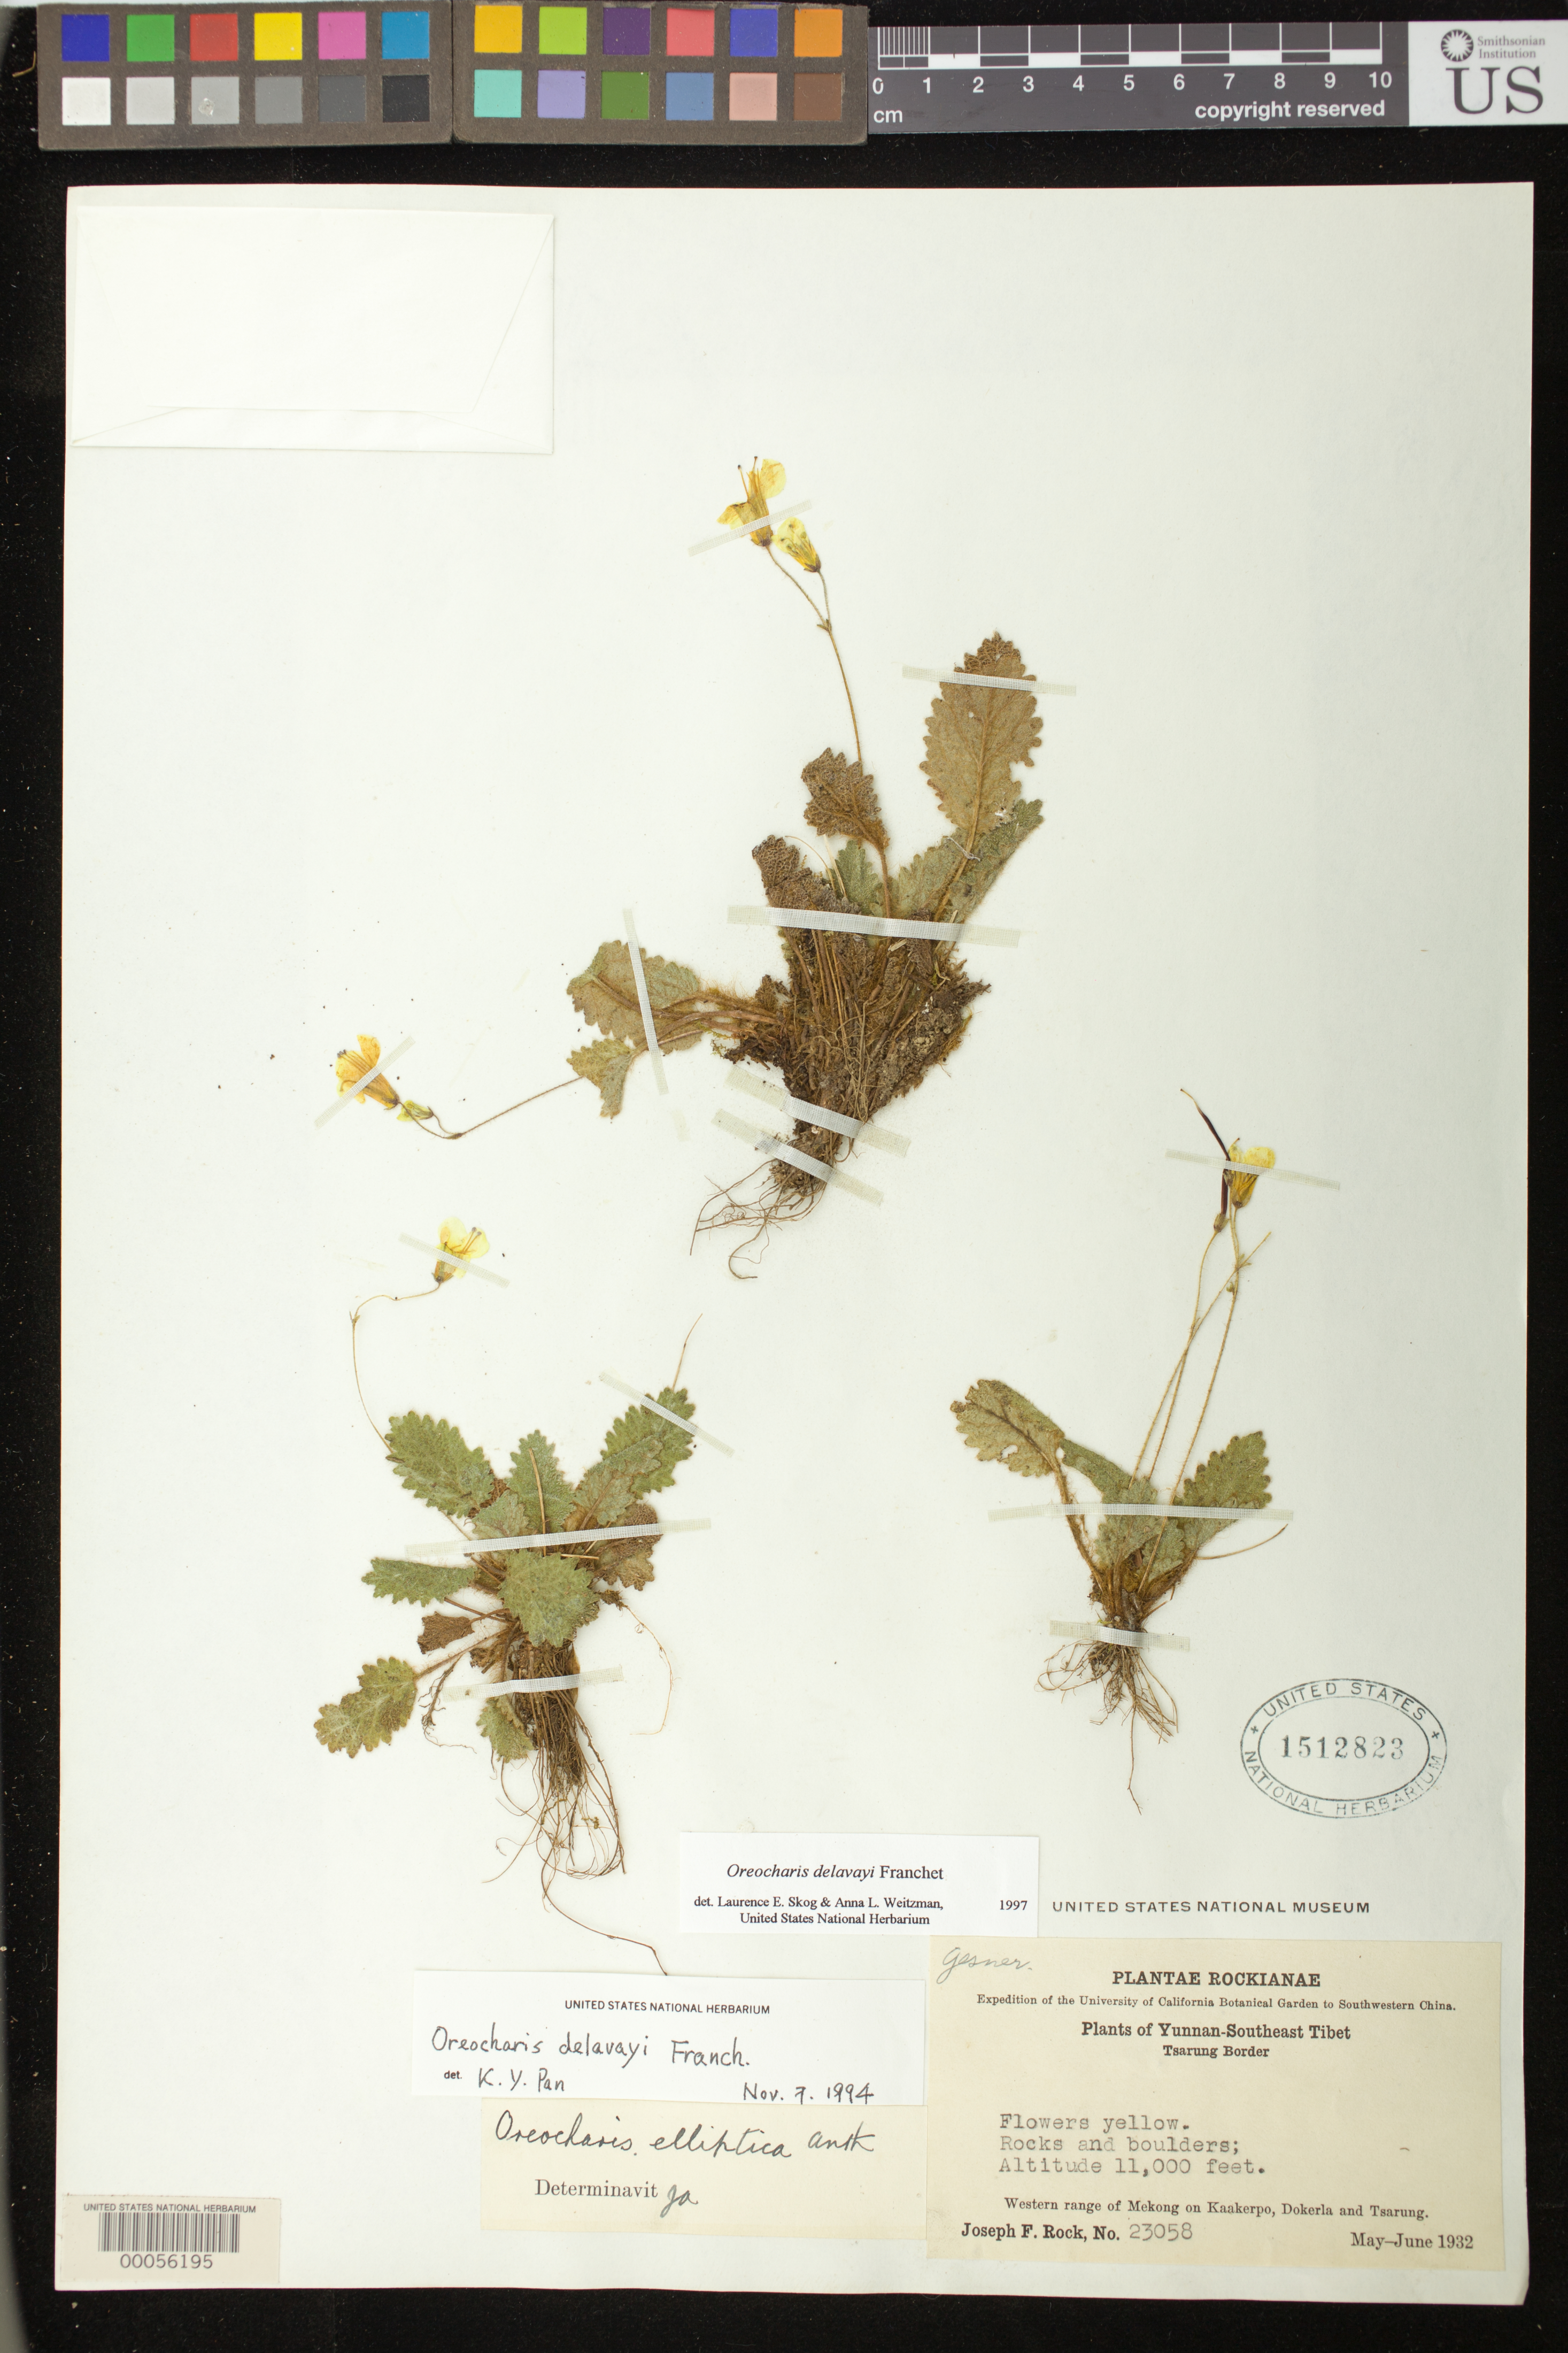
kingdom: Plantae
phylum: Tracheophyta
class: Magnoliopsida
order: Lamiales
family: Gesneriaceae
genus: Oreocharis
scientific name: Oreocharis delavayi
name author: Franch.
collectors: J. F. Rock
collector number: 23058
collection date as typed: May-Jun 1932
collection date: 1932-05/1932-06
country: China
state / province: Xizang / Yunnan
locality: Tsarung border, western range of mekong on kaakerpo, dokerla and tsarung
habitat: Rocks and boulders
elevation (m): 3353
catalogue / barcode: US 1512823